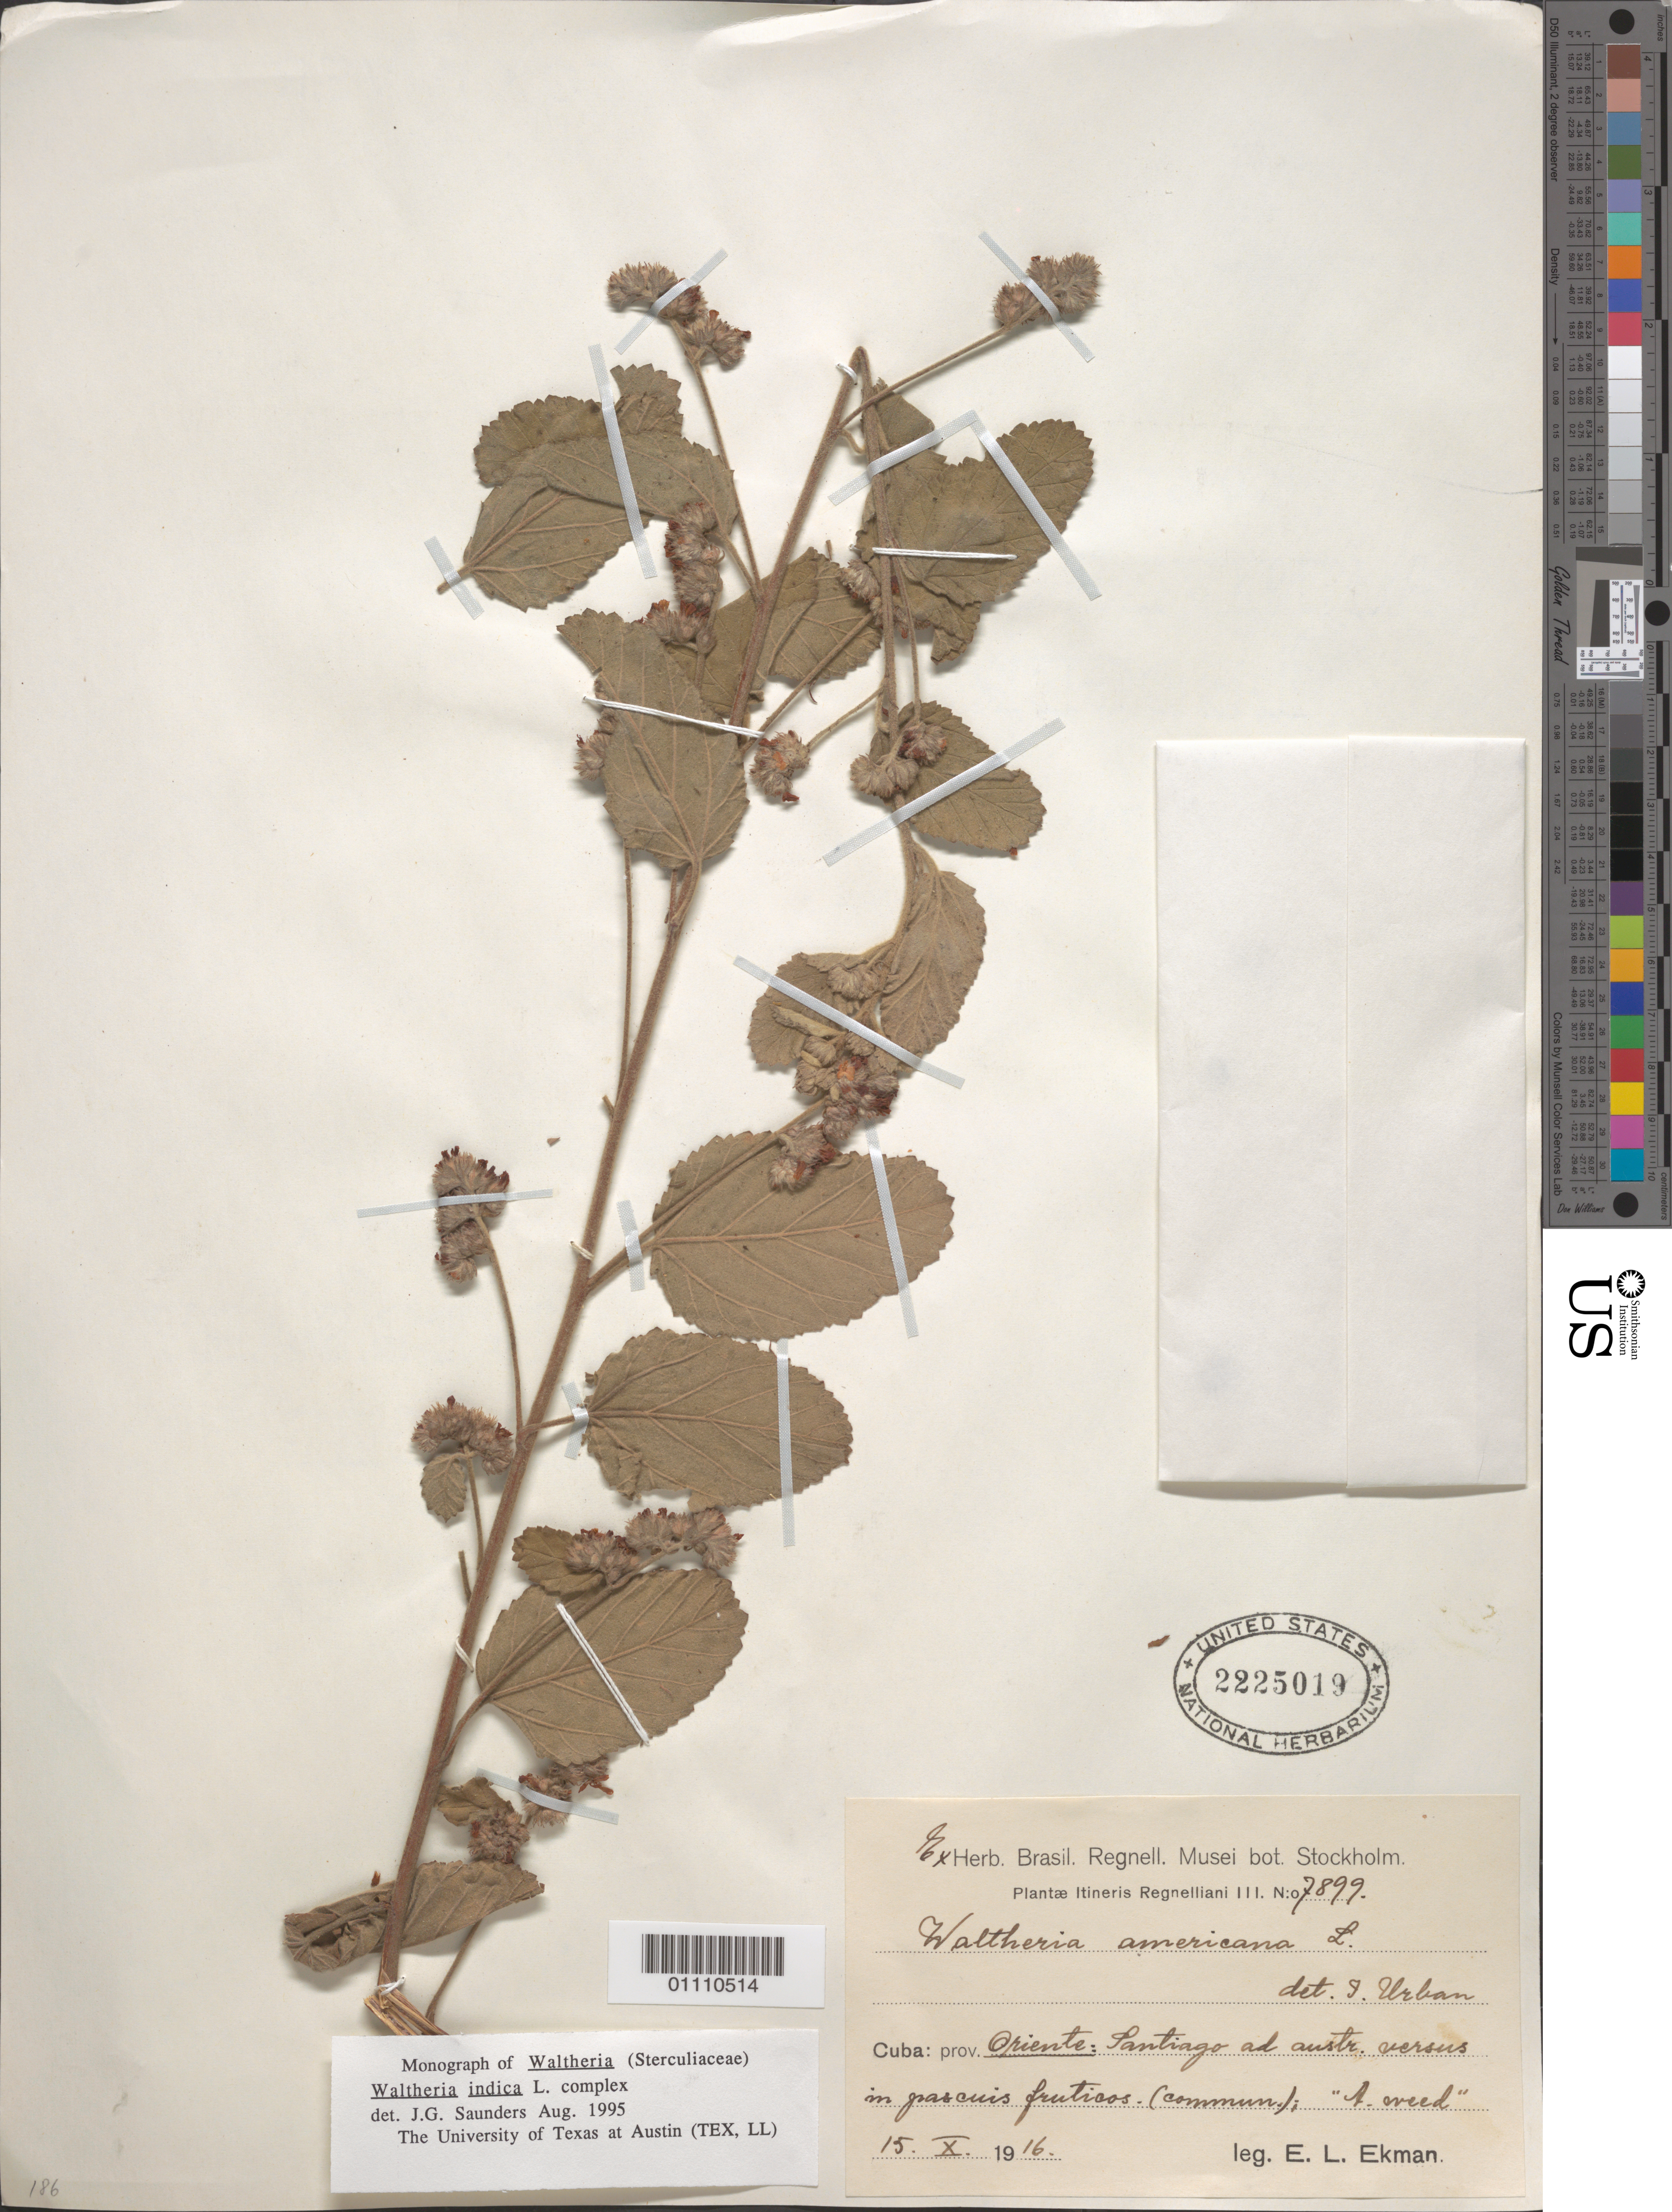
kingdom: Plantae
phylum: Tracheophyta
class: Magnoliopsida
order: Malvales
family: Malvaceae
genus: Waltheria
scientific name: Waltheria indica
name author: L.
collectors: E. L. Ekman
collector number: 7899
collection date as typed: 15 Oct 1916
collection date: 1916-10-15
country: Cuba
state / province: Santiago de Cuba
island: Cuba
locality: Oriente: Santiago ad austr versus in pascuis fruticos (commum )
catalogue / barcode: US 2225019